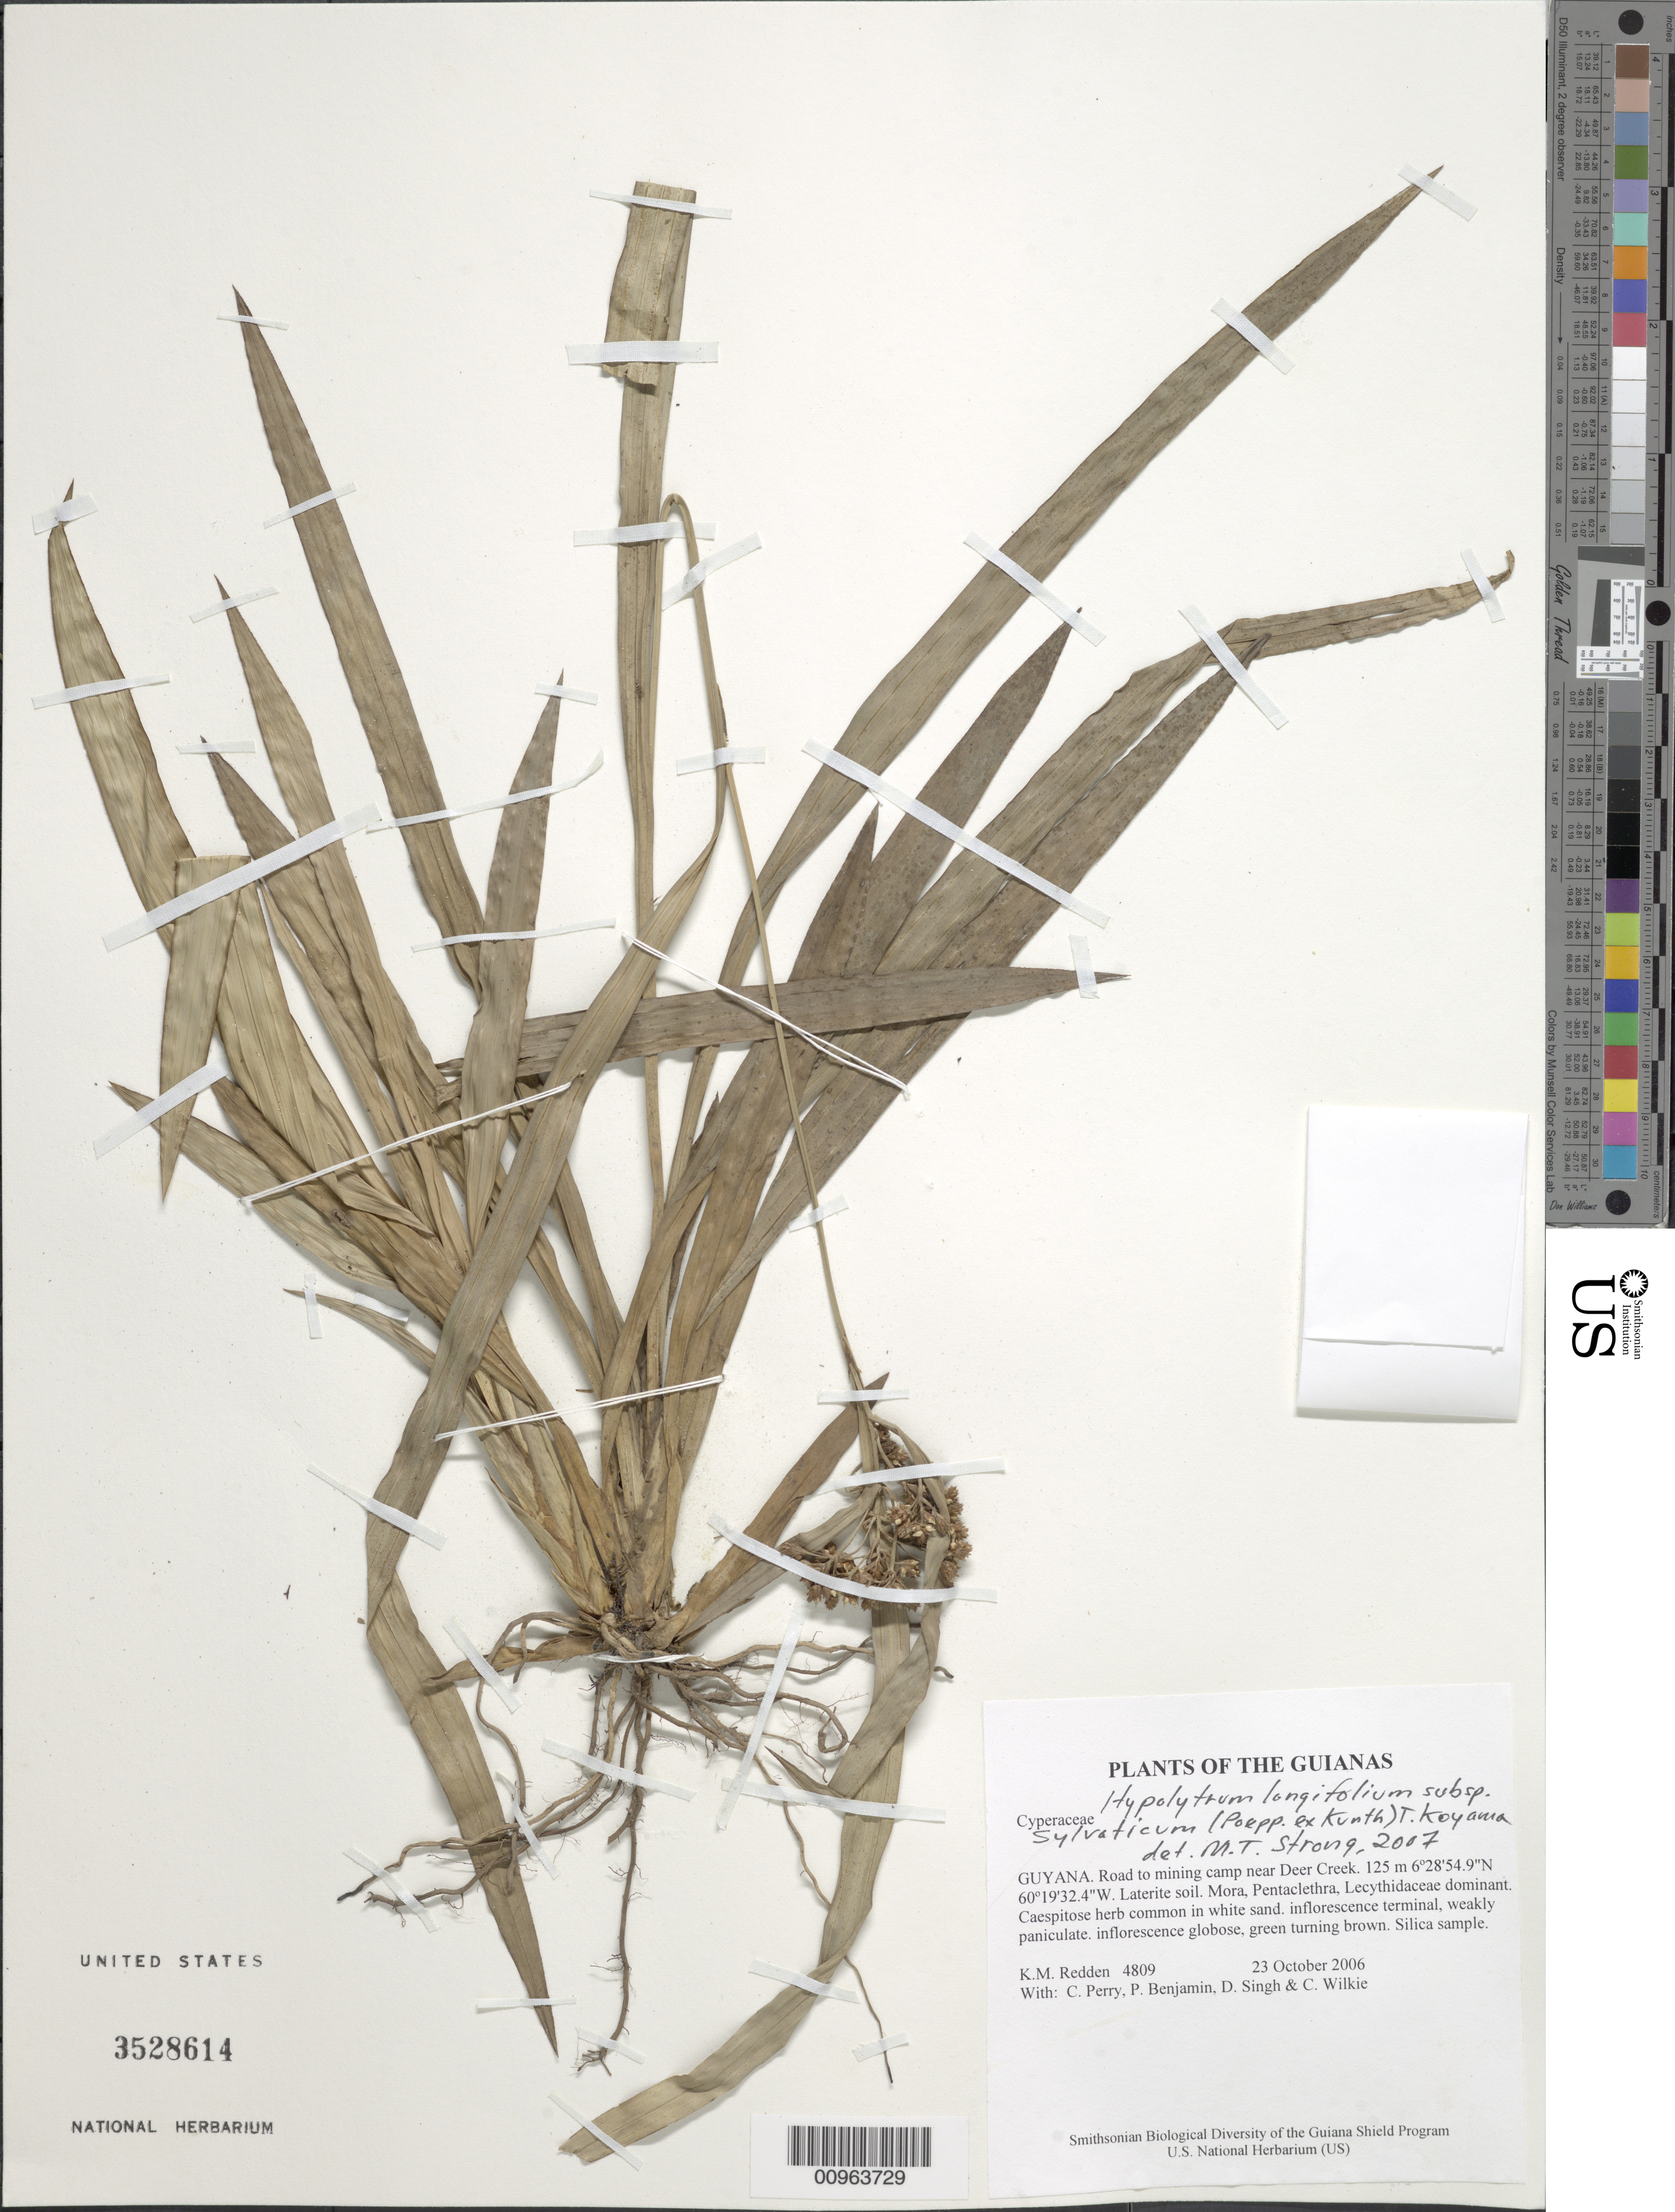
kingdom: Plantae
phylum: Tracheophyta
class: Liliopsida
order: Poales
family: Cyperaceae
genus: Hypolytrum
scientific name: Hypolytrum longifolium subsp. sylvaticum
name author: (Poepp. ex Kunth) T. Koyama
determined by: Strong, M. T., (US), Smithsonian Institution - National Museum of Natural History (UNITED STATES)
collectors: K. M. Redden, C. Perry, P. Benjamin, D. Singh & C. Wilkie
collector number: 4809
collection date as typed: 23 October 2006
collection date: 2006-10-23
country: Guyana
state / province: Cuyuni-Mazaruni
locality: Road to mining camp near Deer Creek.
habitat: Laterite soil. Mora, Pentaclethra, Lecythidaceae dominant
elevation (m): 125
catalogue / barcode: US 3528614